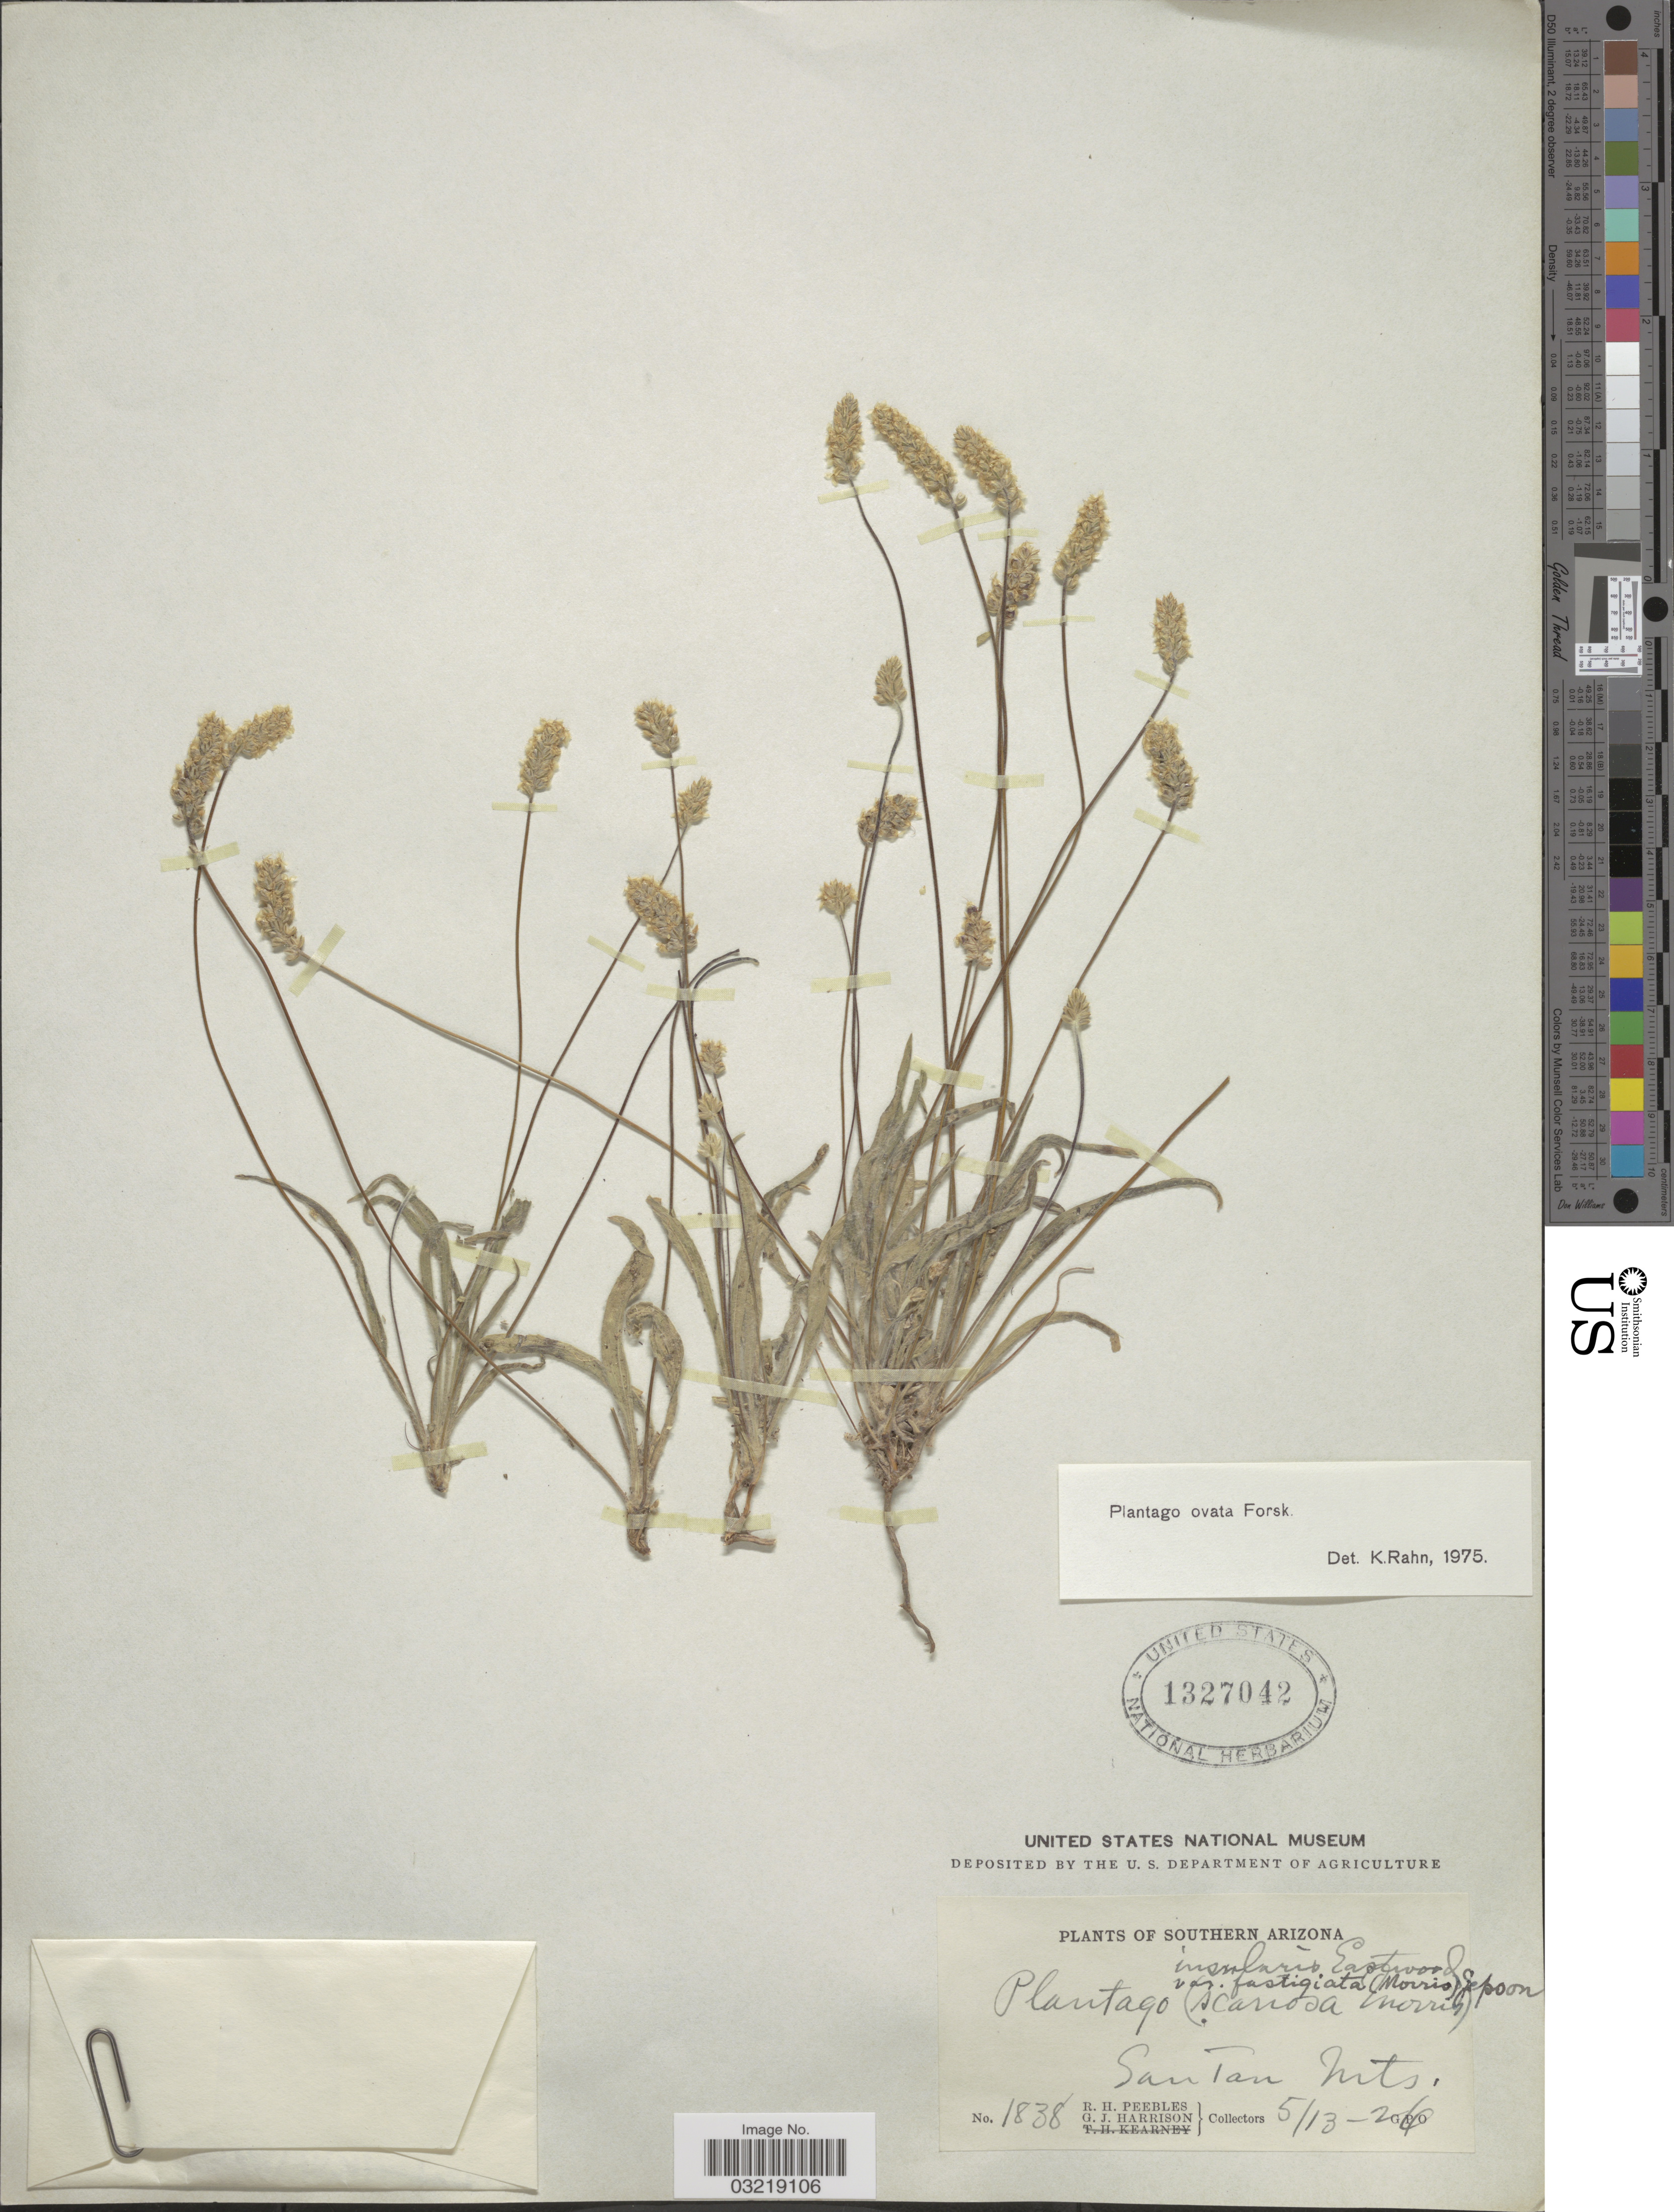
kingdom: Plantae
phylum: Tracheophyta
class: Magnoliopsida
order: Lamiales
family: Plantaginaceae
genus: Plantago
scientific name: Plantago ovata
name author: Forssk.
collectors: R. H. Peebles & G. J. Harrison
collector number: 1838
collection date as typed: Transcribed d/m/y: 13/5/26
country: United States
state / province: Arizona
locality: Southern Arizona. San Tan Mts.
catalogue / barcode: US 1327042